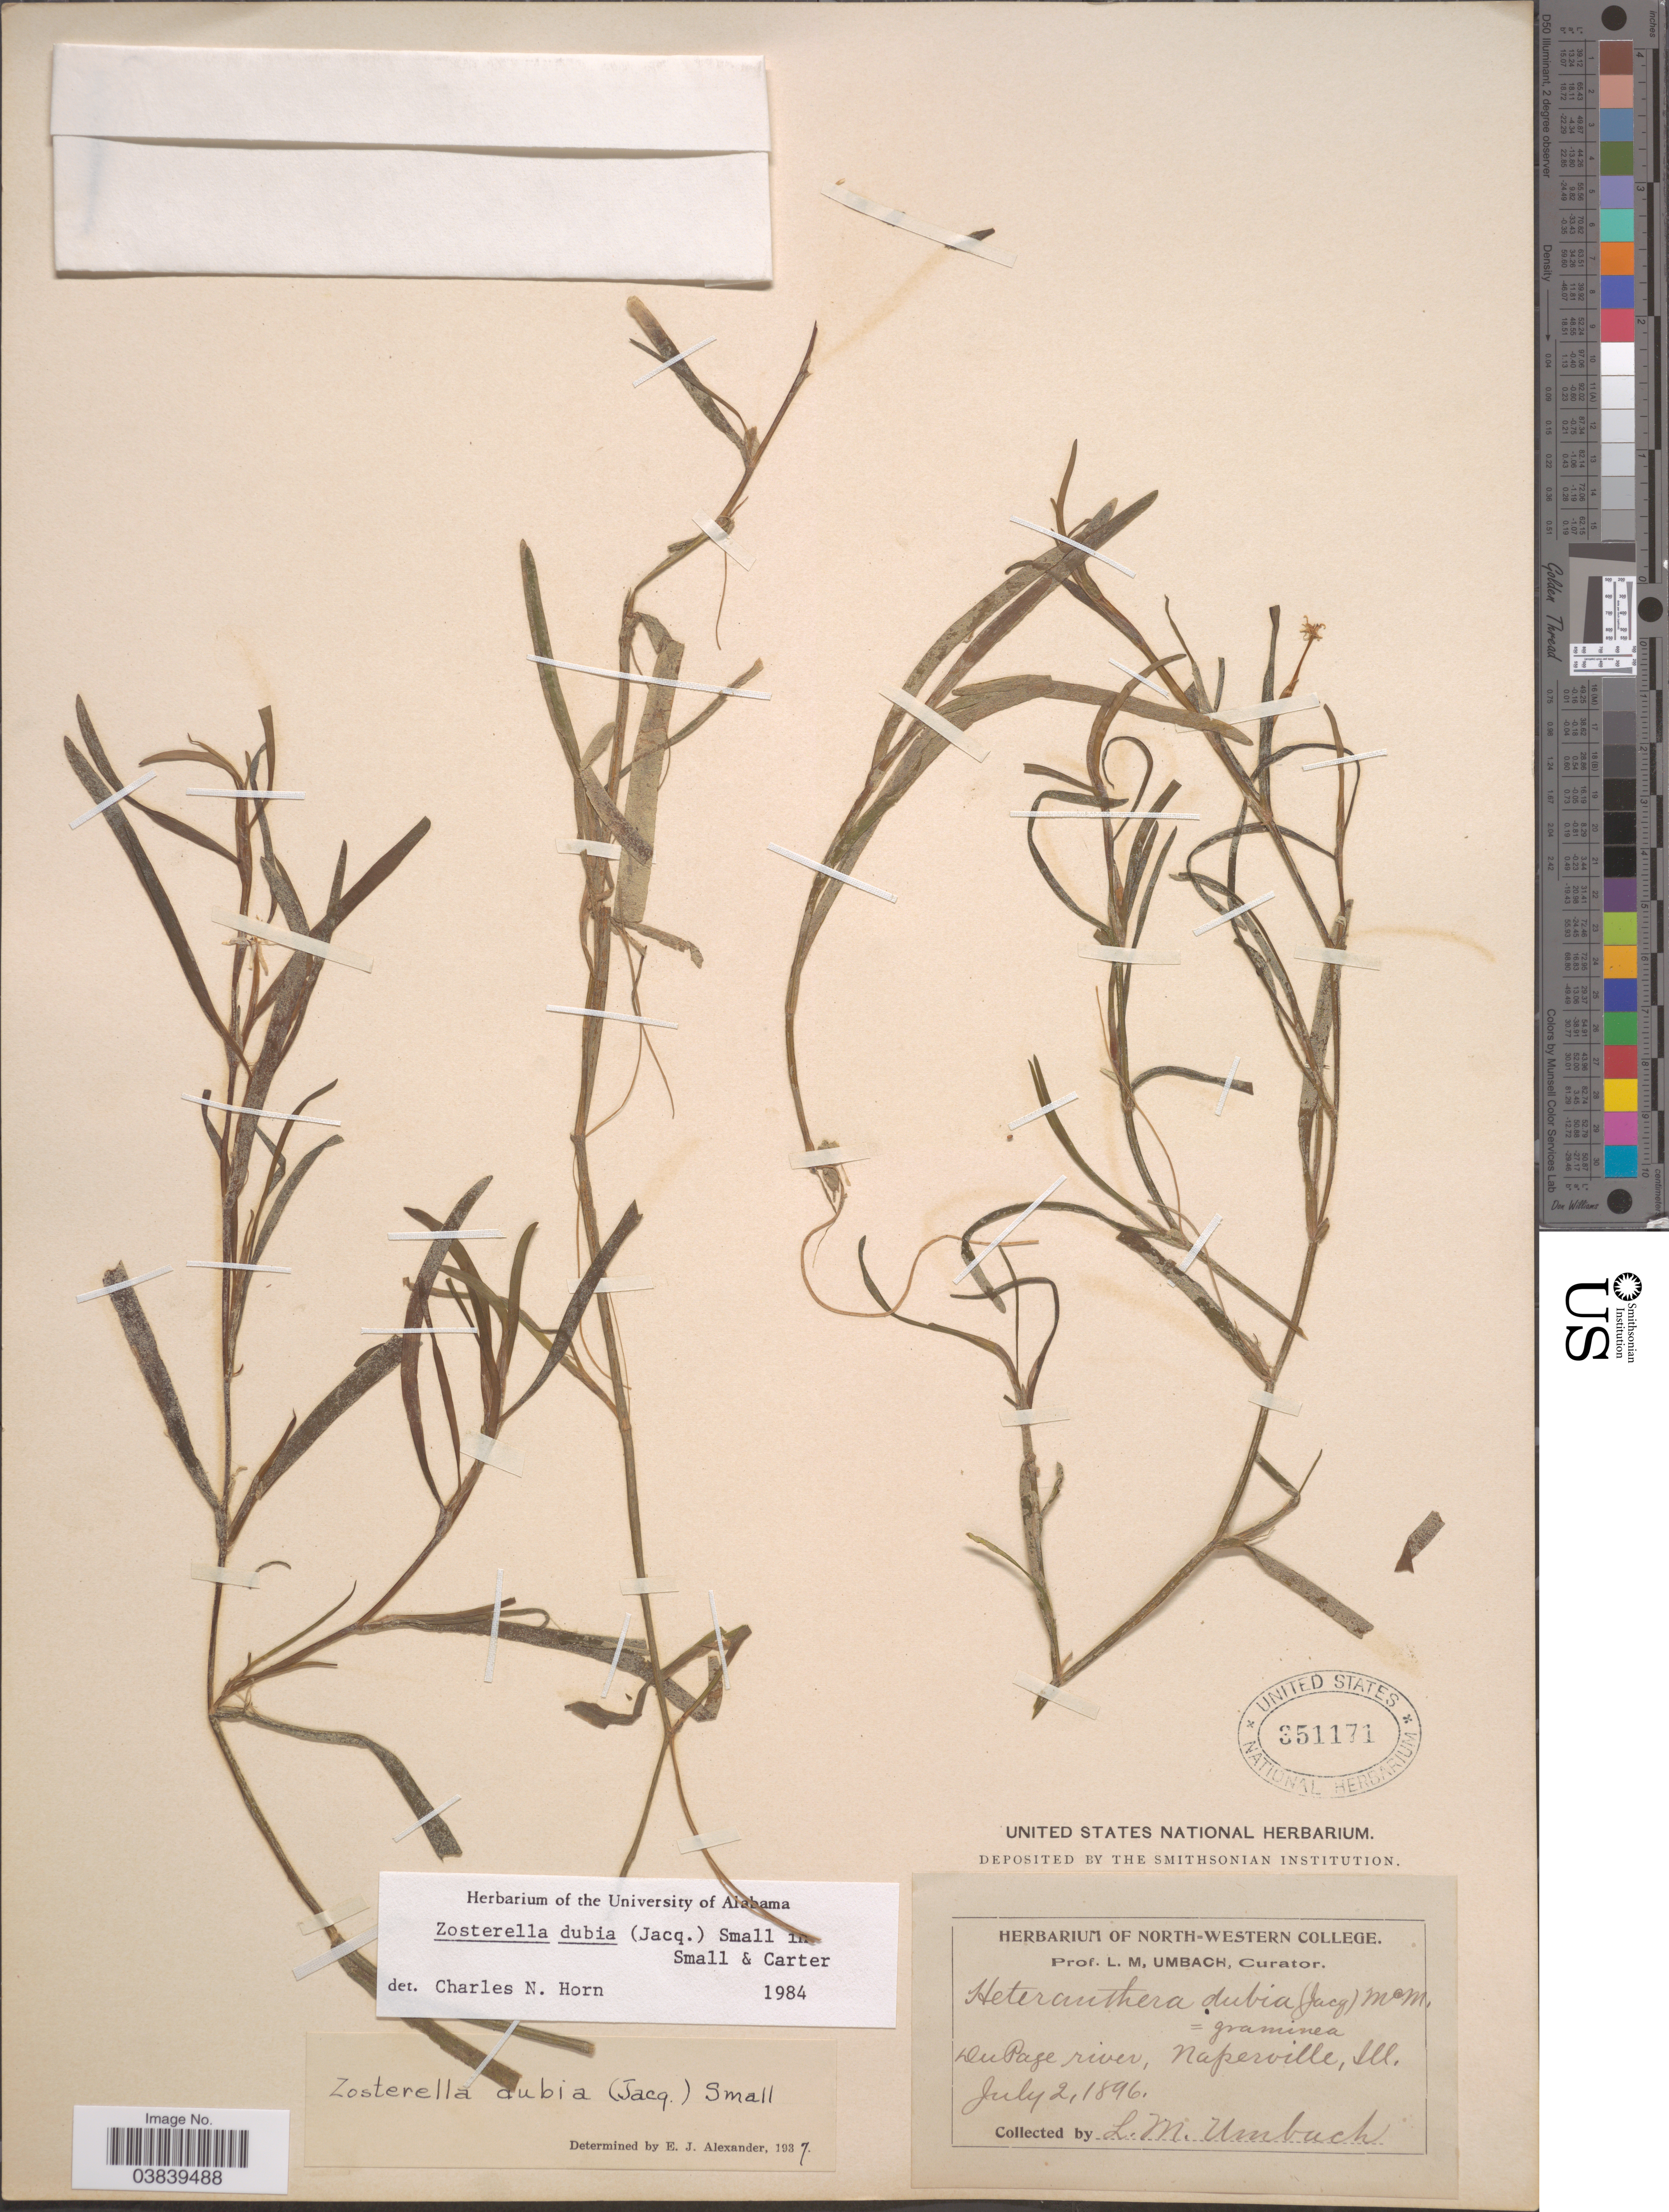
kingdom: Plantae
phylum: Tracheophyta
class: Liliopsida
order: Commelinales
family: Pontederiaceae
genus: Heteranthera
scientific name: Heteranthera dubia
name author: (Jacq.) MacMill.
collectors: L. M. Umbach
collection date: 1896-07-02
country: United States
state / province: Illinois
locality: Dupage river, Naperville.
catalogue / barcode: US 351171